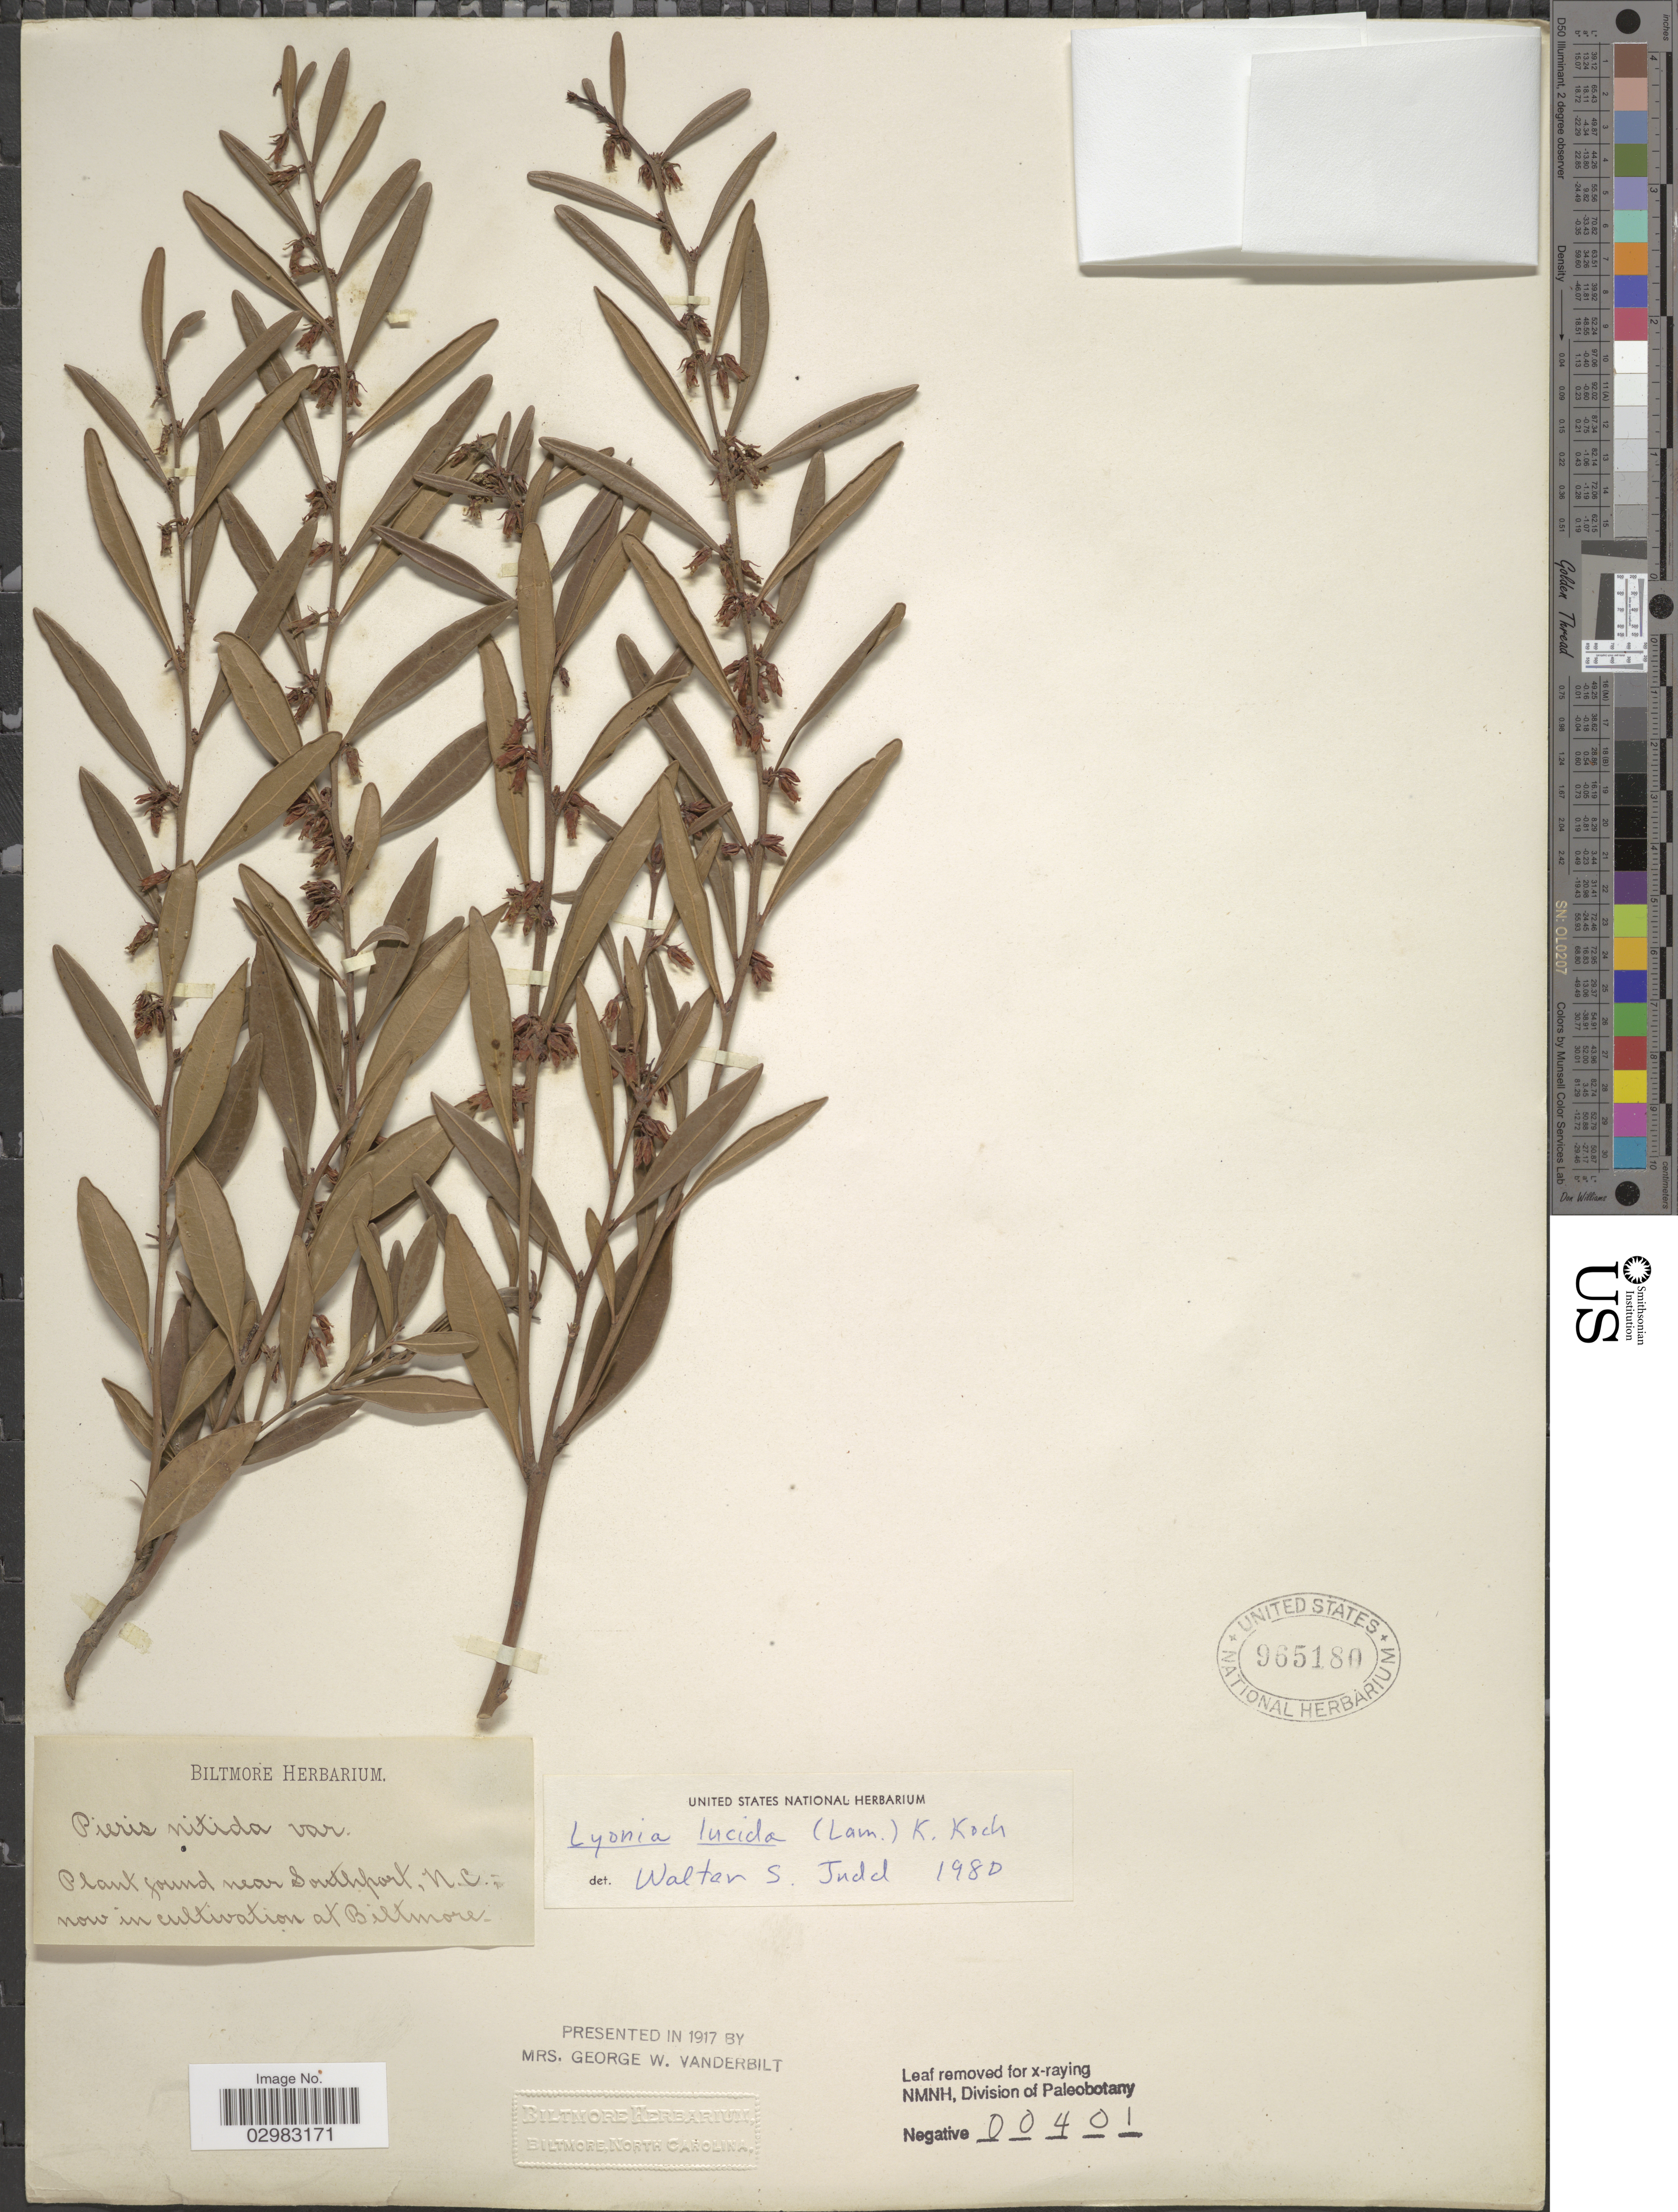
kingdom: Plantae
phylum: Tracheophyta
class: Magnoliopsida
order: Ericales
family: Ericaceae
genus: Lyonia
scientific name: Lyonia lucida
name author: K. Koch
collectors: ex herb. Biltmore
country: United States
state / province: North Carolina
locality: Biltmore.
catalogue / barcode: US 965180